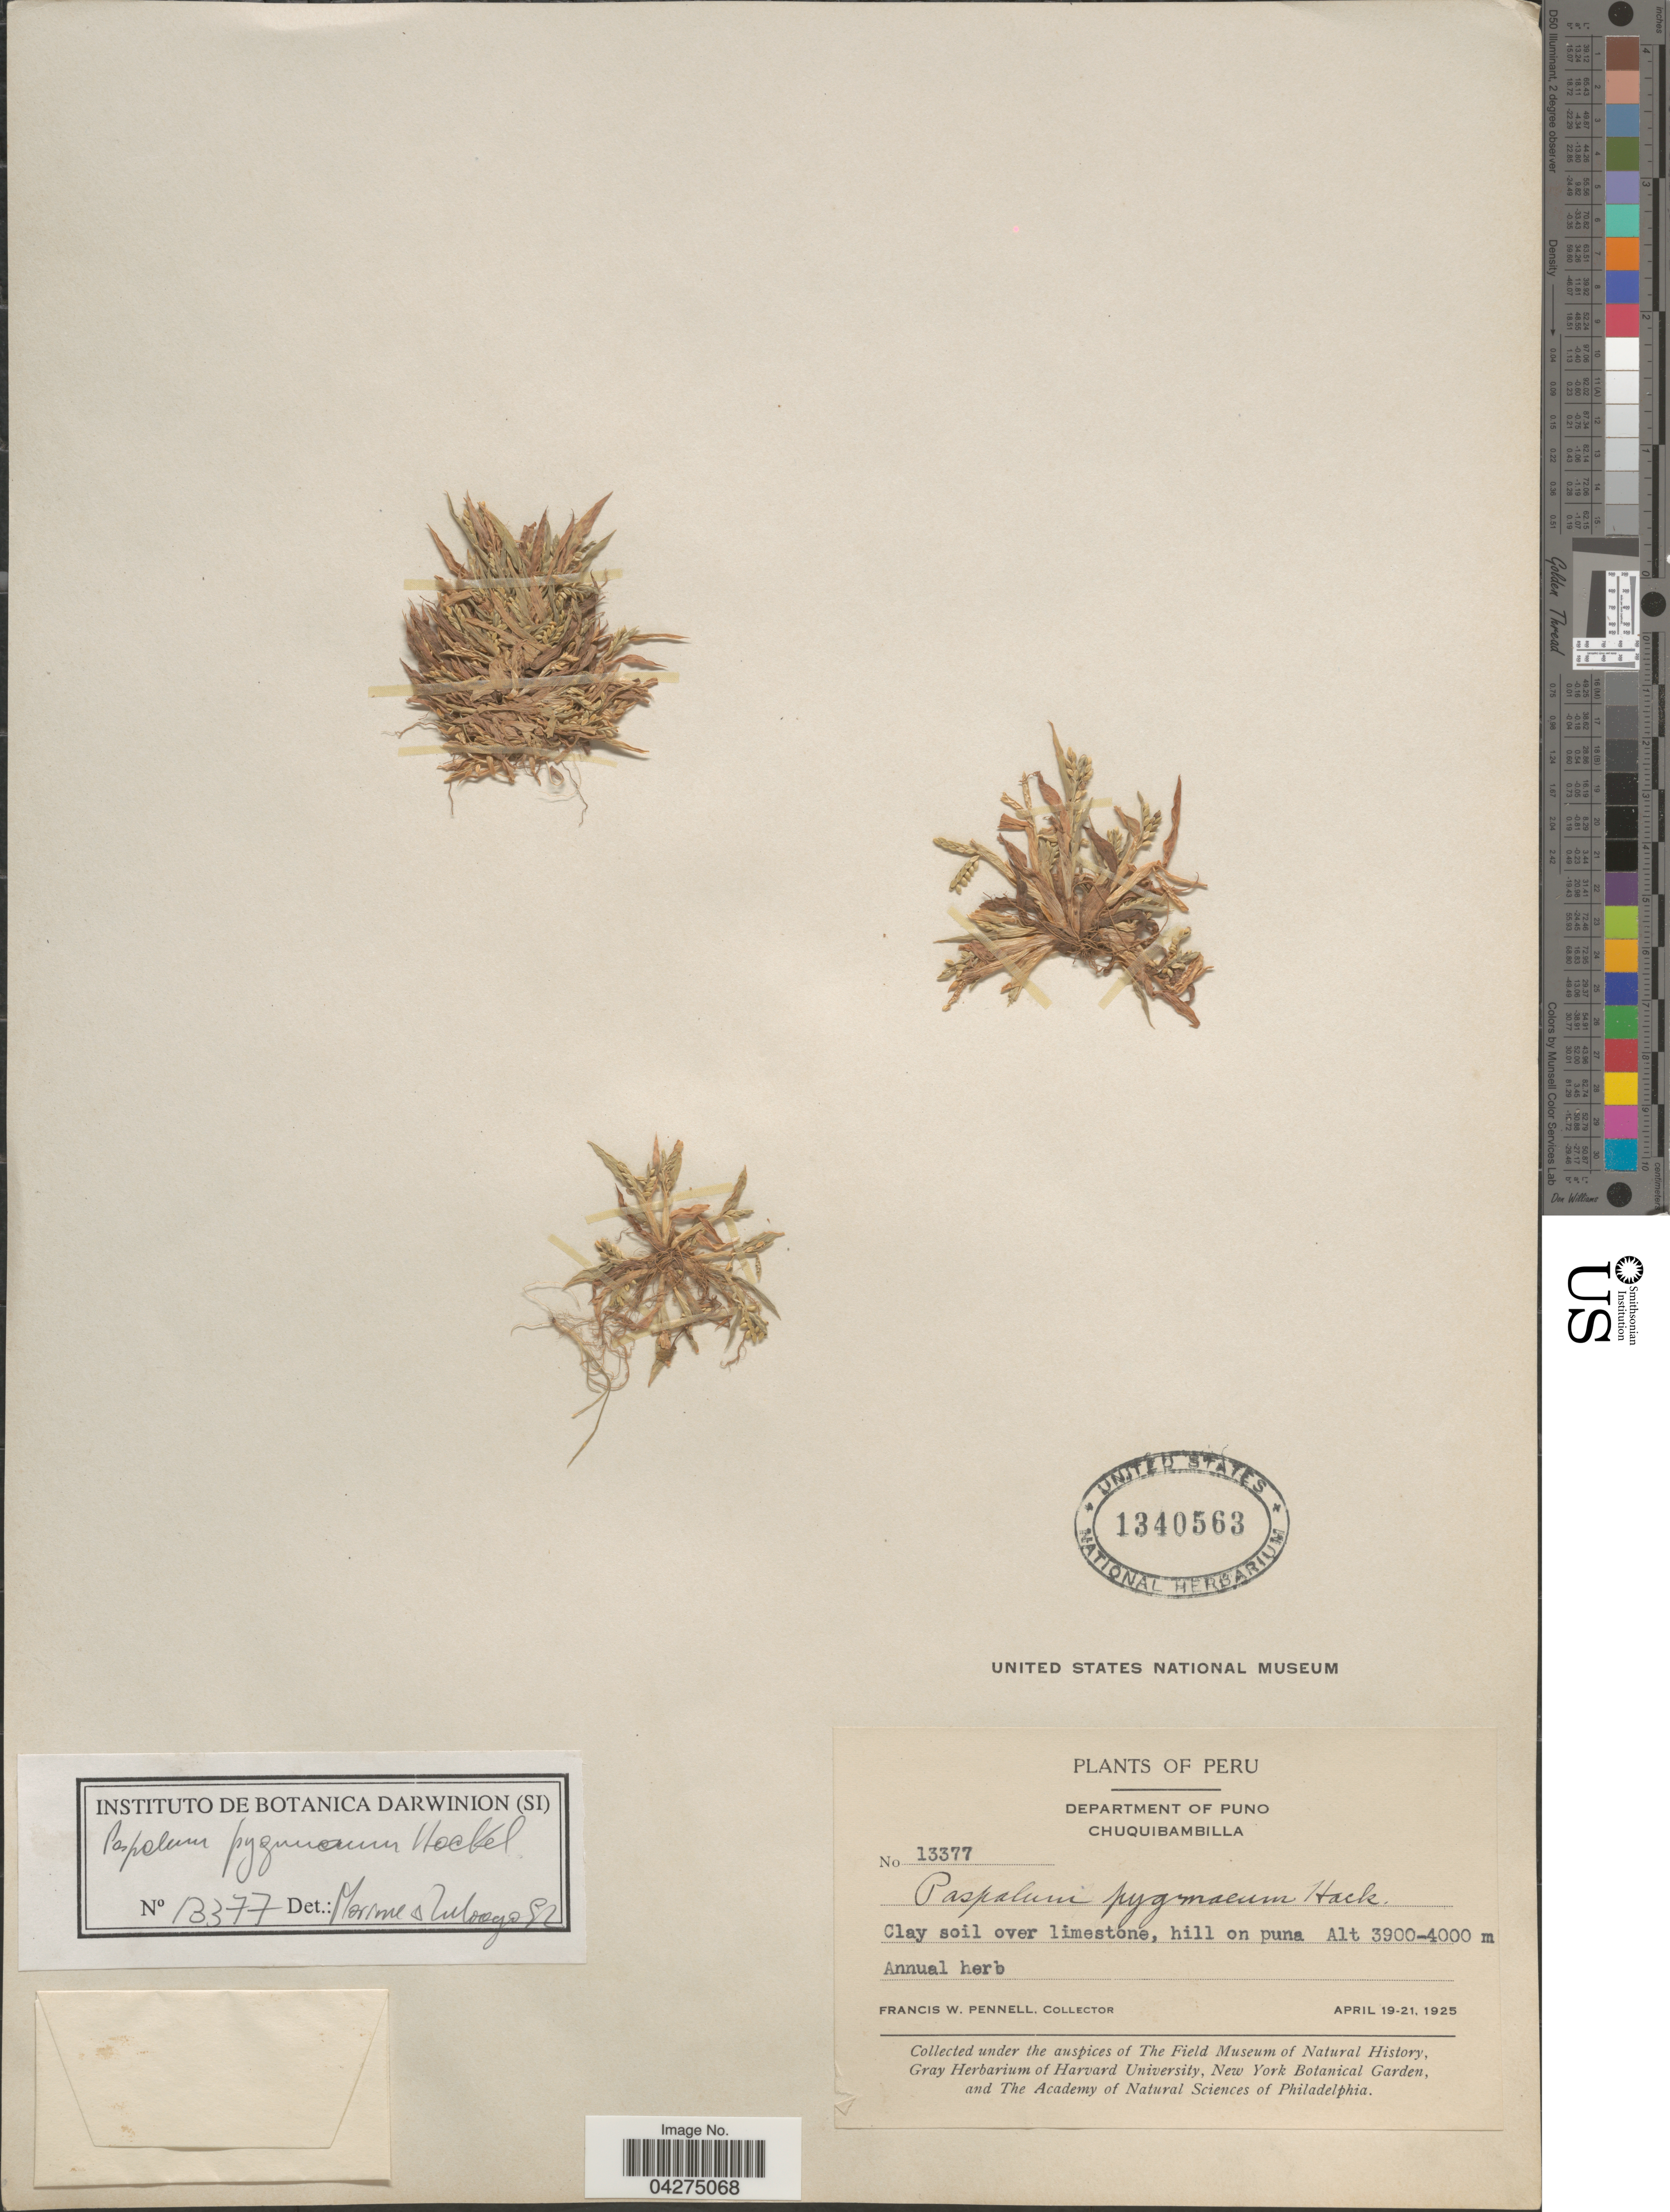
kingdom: Plantae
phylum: Tracheophyta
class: Liliopsida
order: Poales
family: Poaceae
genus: Paspalum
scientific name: Paspalum pygmaeum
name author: Hack.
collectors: F. W. Pennell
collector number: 13377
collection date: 1925-04-19/1925-04-21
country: Peru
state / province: Puno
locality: Department Puno. Chuquibambilla. Clay soil over limestone, hill on puna.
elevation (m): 3900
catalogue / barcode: US 1340563